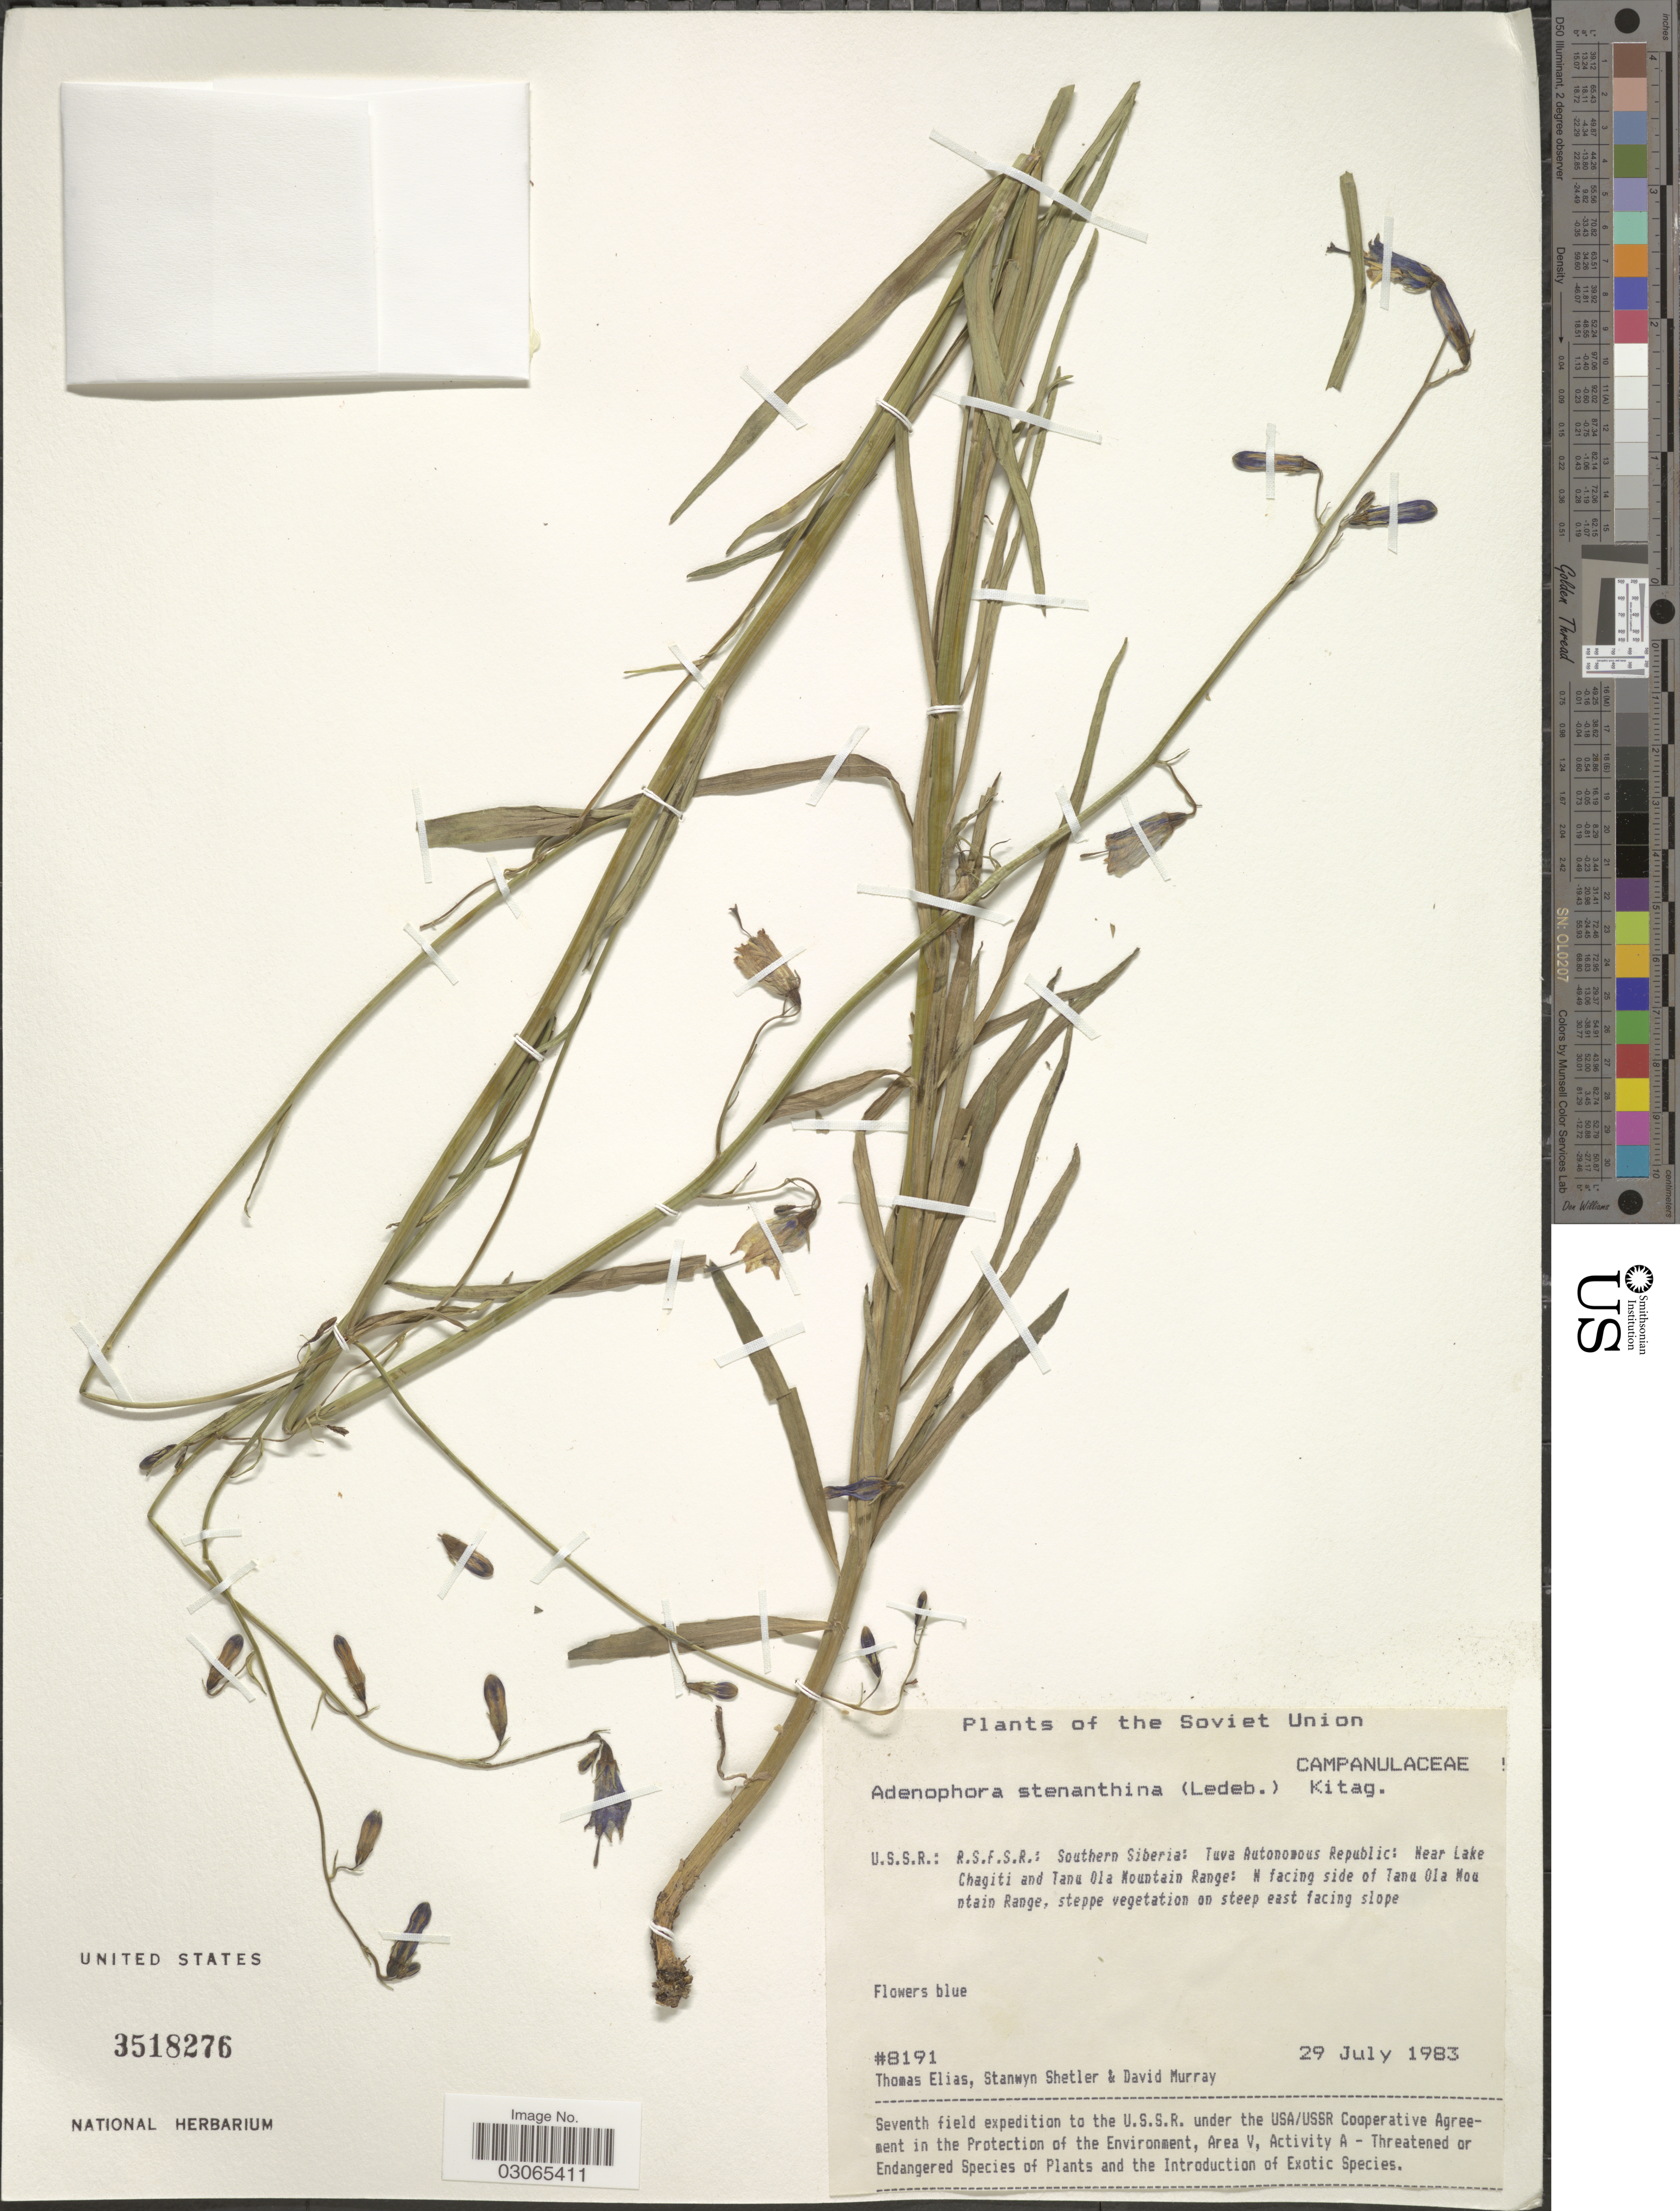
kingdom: Plantae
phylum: Tracheophyta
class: Magnoliopsida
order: Asterales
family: Campanulaceae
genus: Adenophora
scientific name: Adenophora stenanthina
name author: (Ledeb.) Kitag.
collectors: T. S. Elias, S. Shetler & D. F. Murray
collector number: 8191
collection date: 1983-07-29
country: Russian Federation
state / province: Tuva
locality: The Soviet Union. U.S.S.R.: R.S.F.S.R.: Southern Siberia: Tuva Autonomous Republic: Near Lake Chagiti and Tanu Ola Mountain Range: W facing side of Tanu Ola Mountain Range.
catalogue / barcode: US 3518276